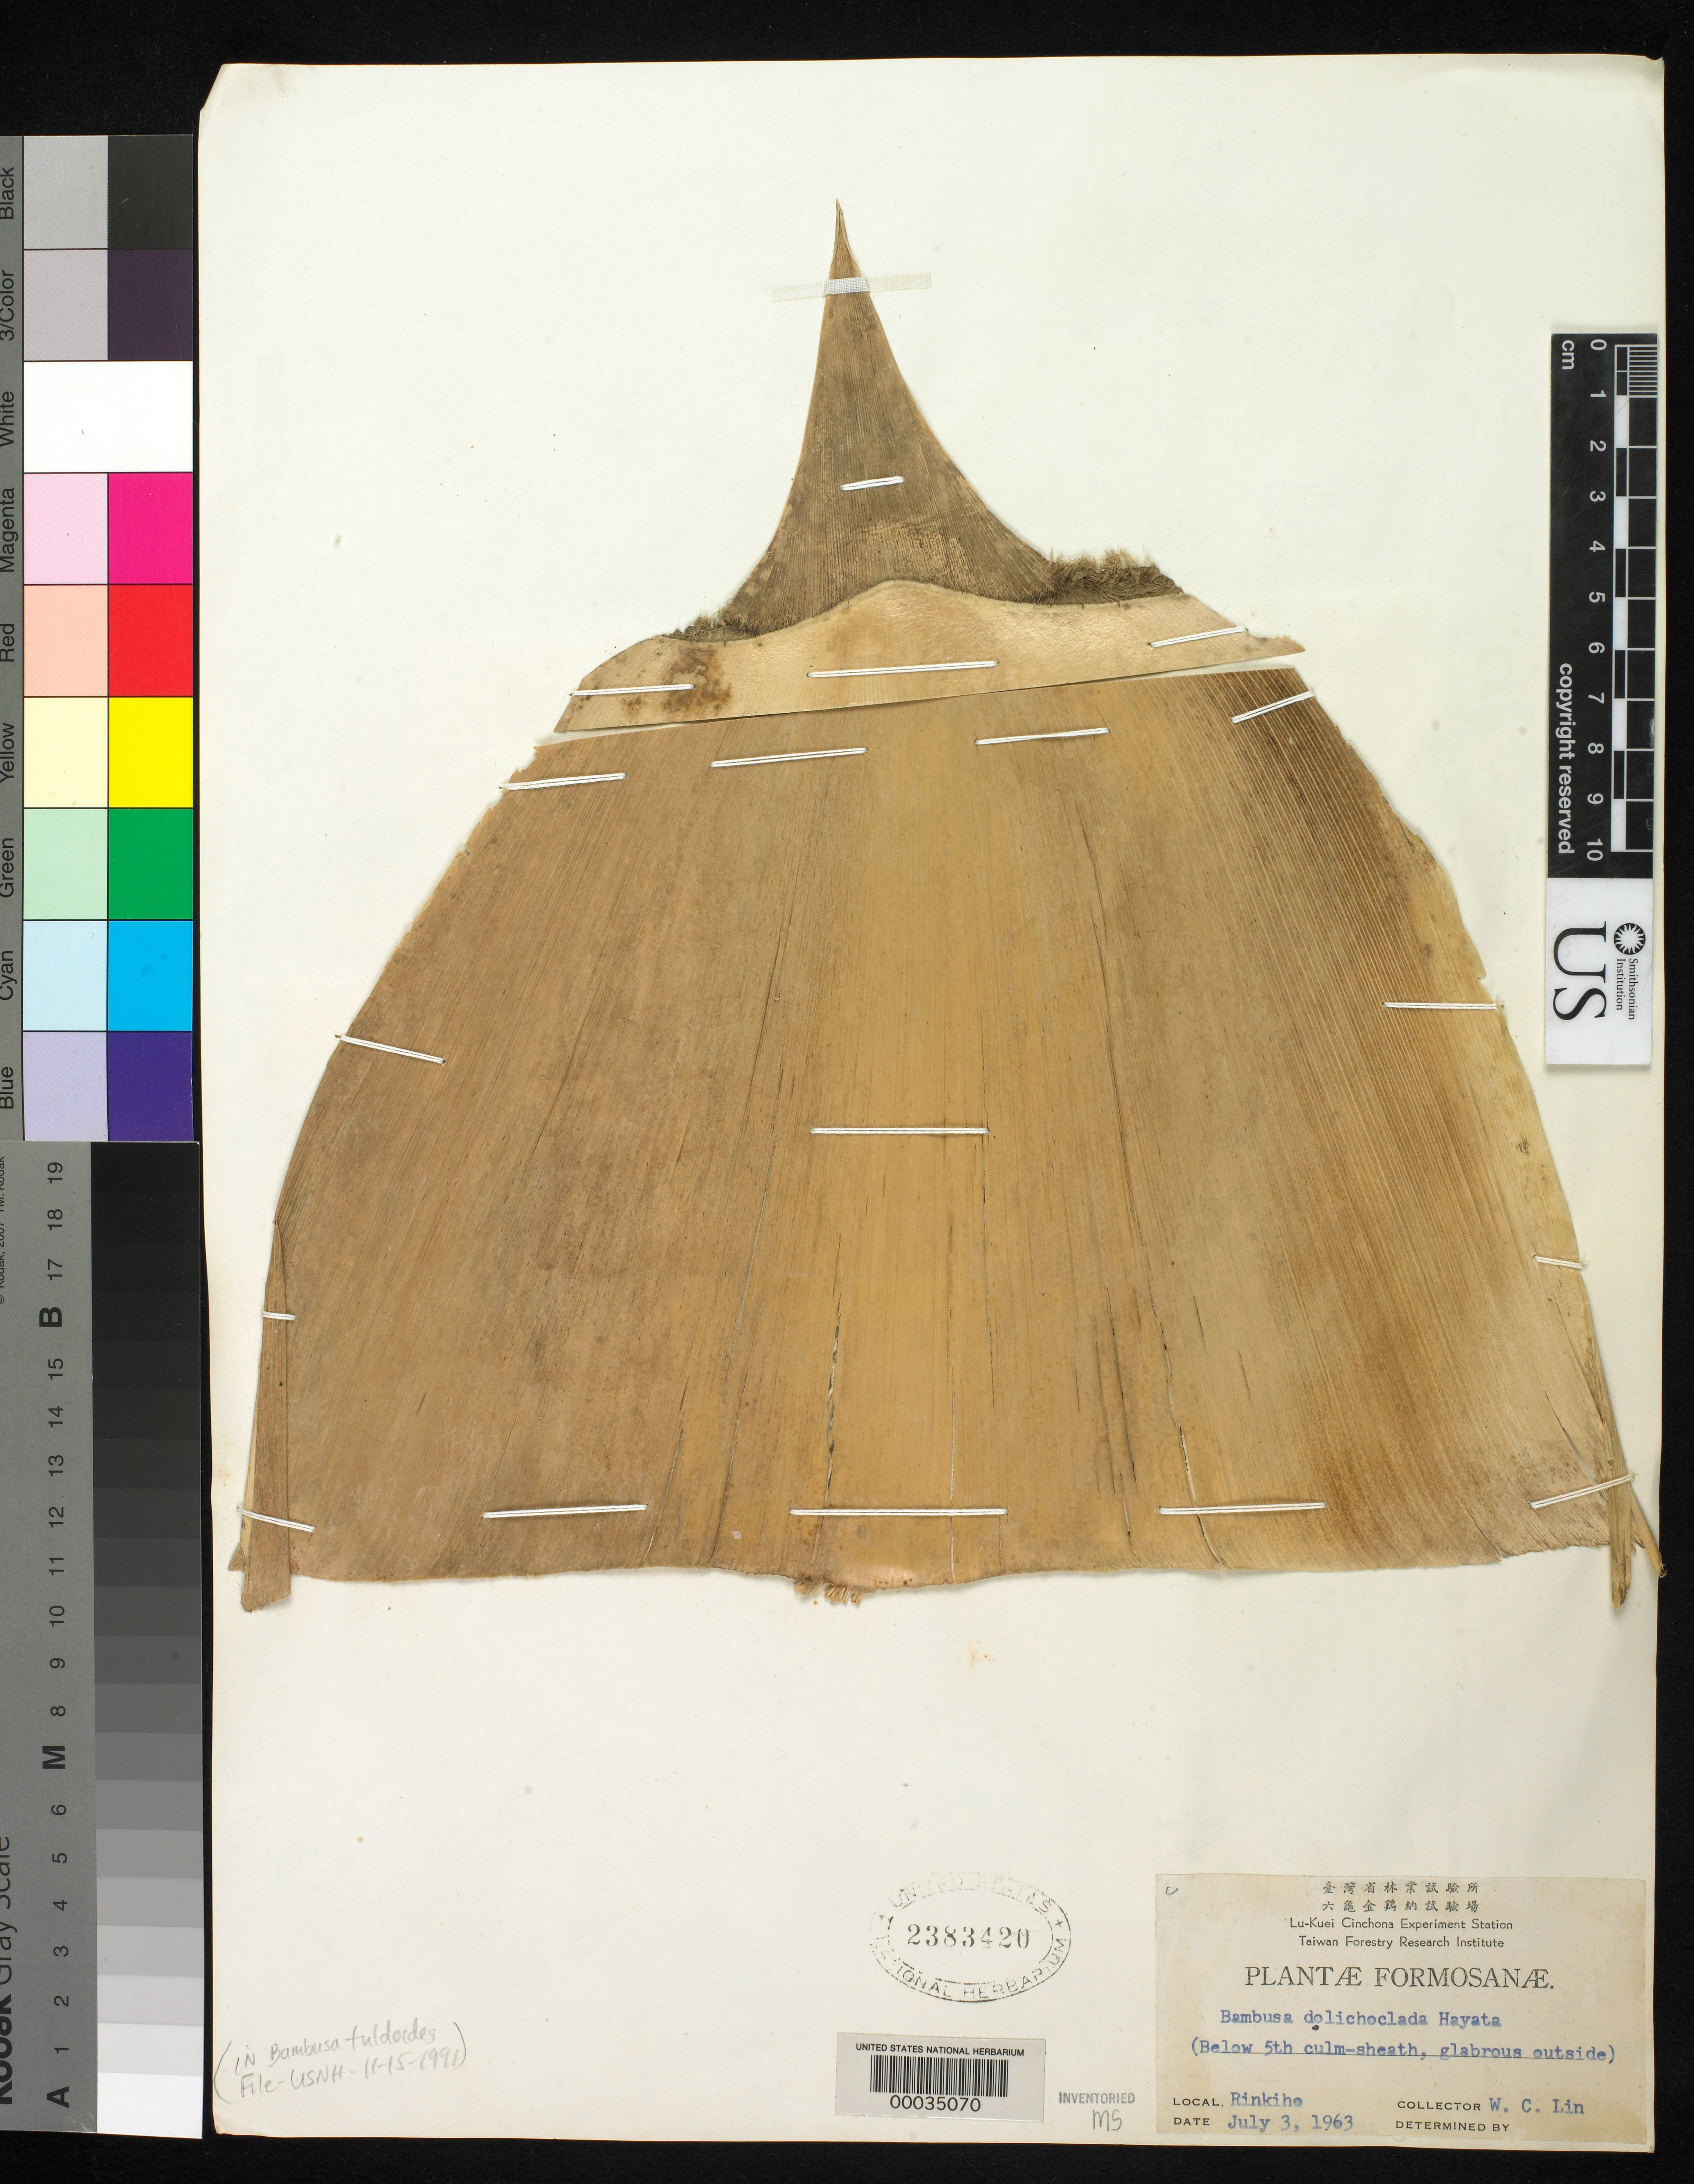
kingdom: Plantae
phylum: Tracheophyta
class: Liliopsida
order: Poales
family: Poaceae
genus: Bambusa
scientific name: Bambusa tuldoides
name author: Munro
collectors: W. Lin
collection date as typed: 03 Jul 1963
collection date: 1963-07-03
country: Taiwan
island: Taiwan [Formosa]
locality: Rinkiho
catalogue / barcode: US 2383420